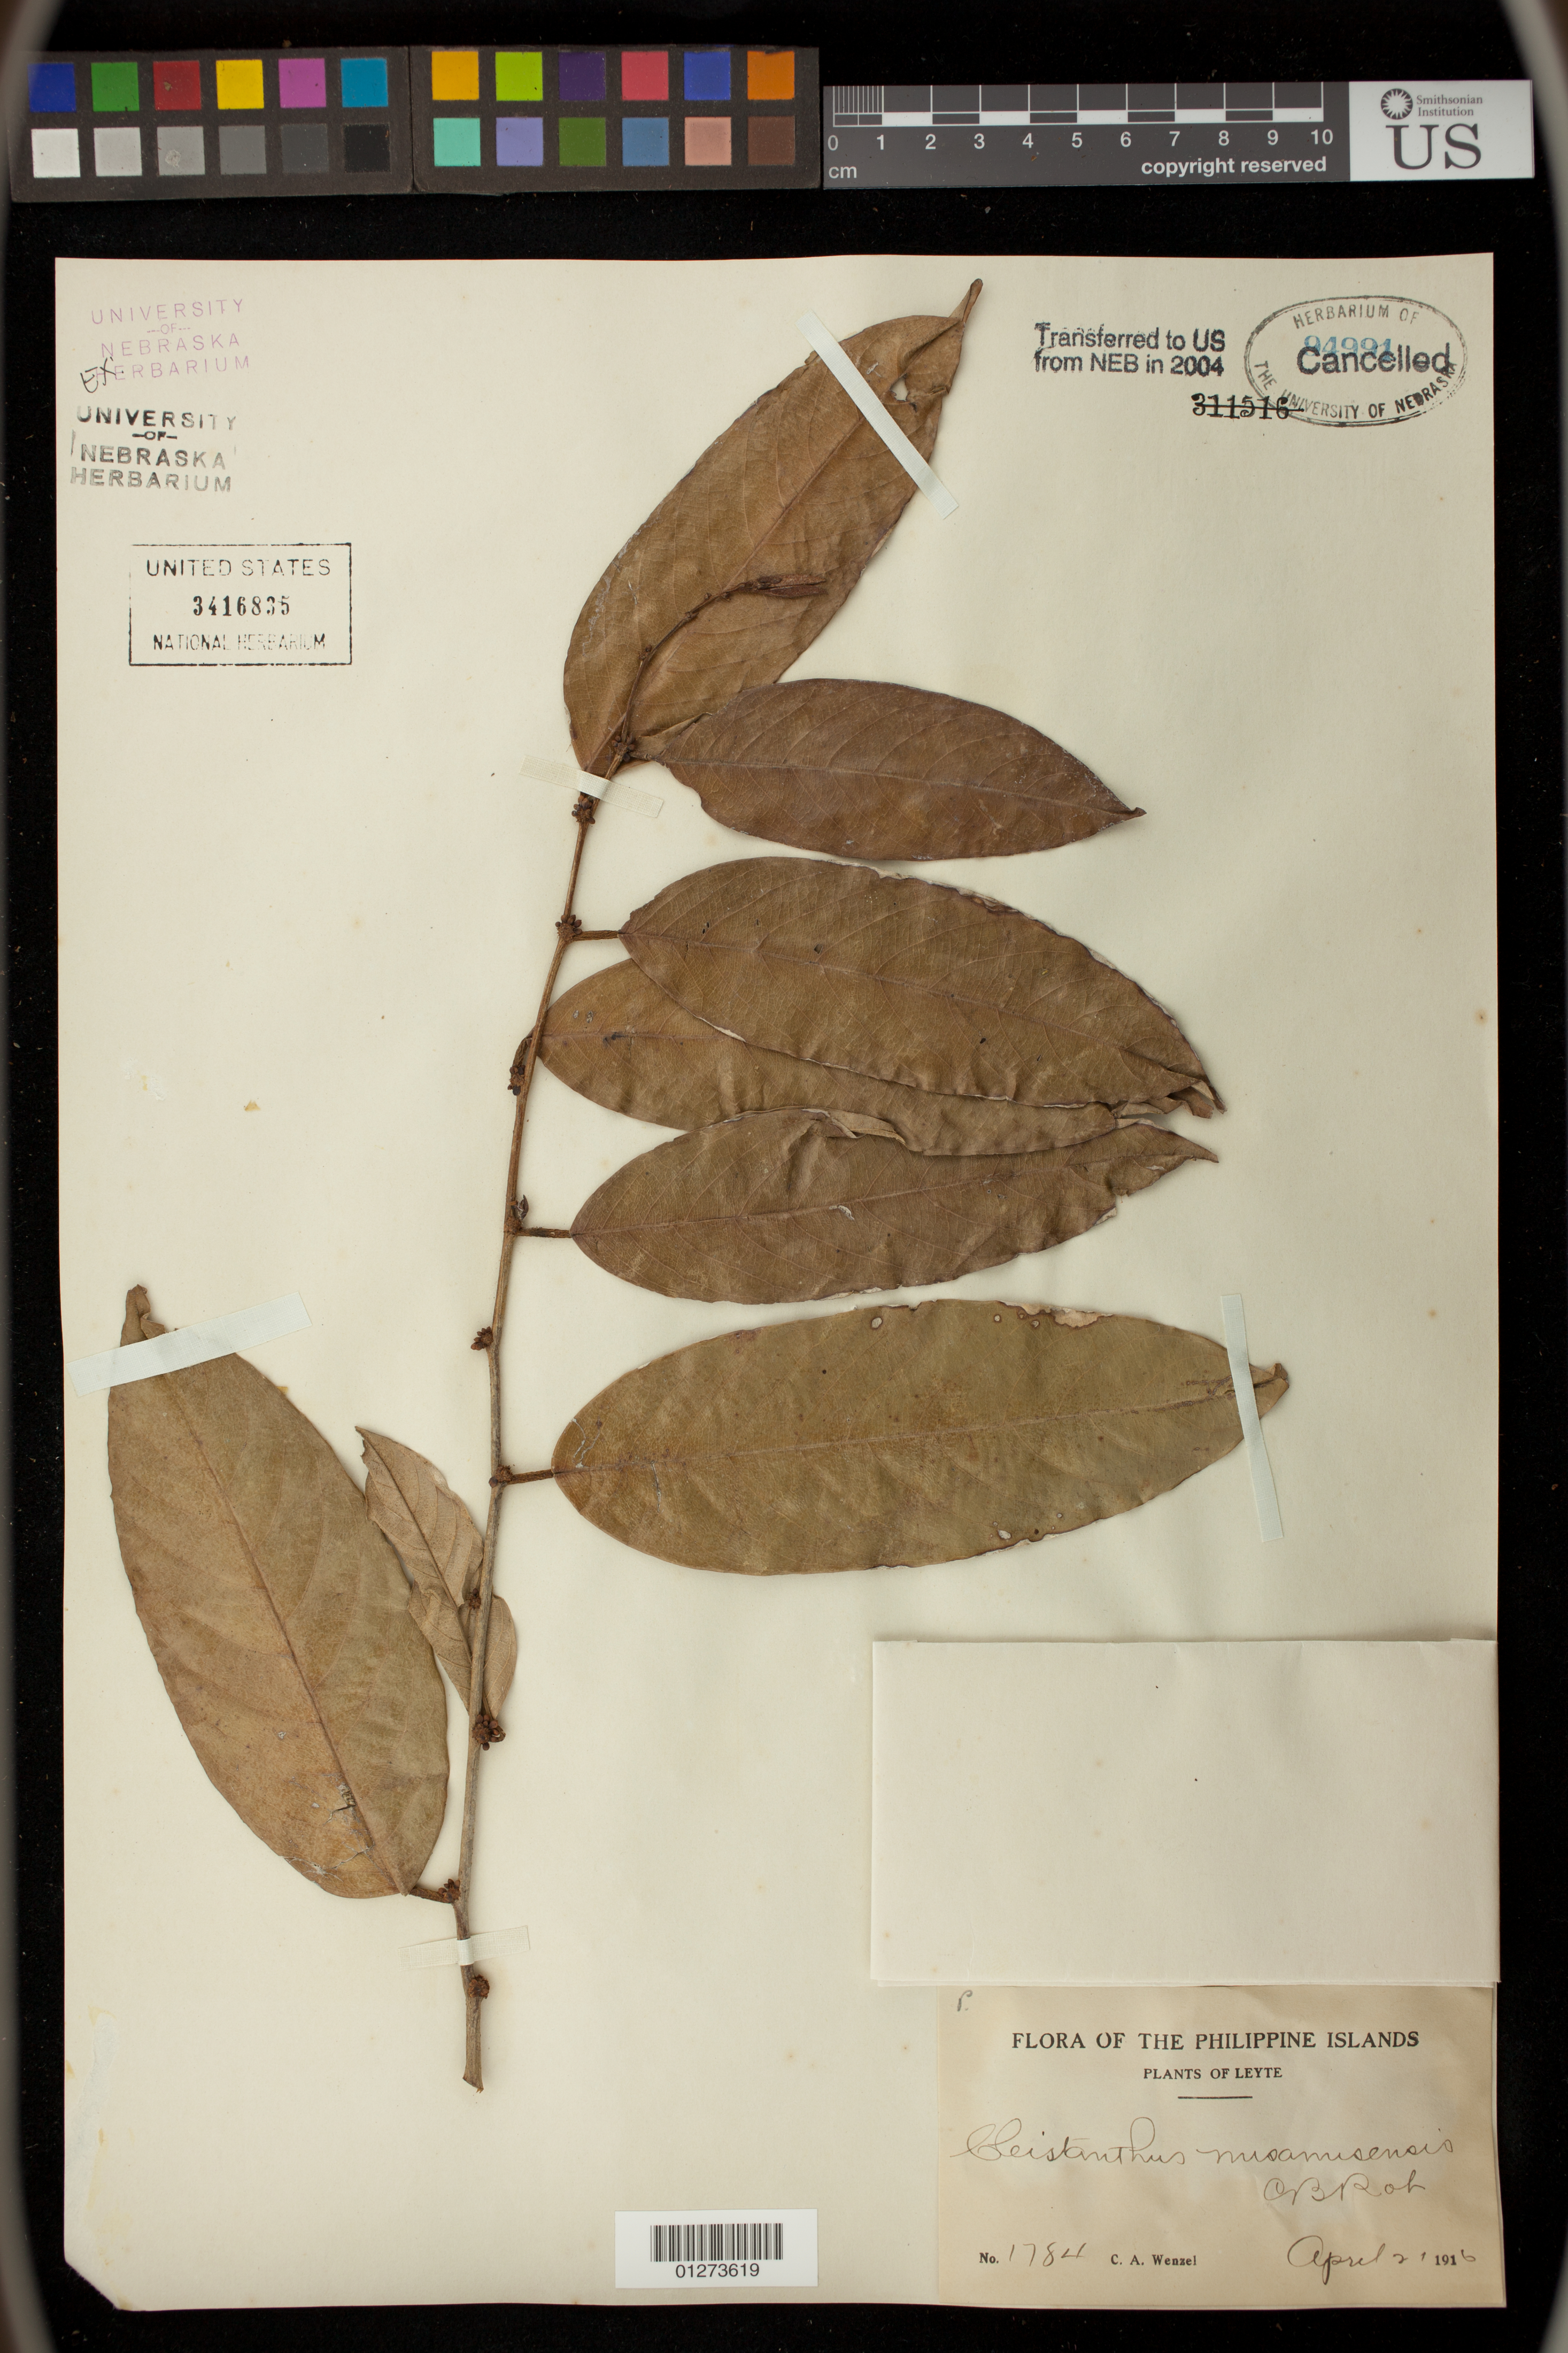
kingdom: Plantae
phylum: Tracheophyta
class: Magnoliopsida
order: Malpighiales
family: Phyllanthaceae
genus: Cleistanthus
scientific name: Cleistanthus myrianthus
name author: (Hassk.) Kurz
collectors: C. Wenzel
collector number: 1784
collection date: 1916-04-21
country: Philippines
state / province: Eastern Visayas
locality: Leyte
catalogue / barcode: US 3416835